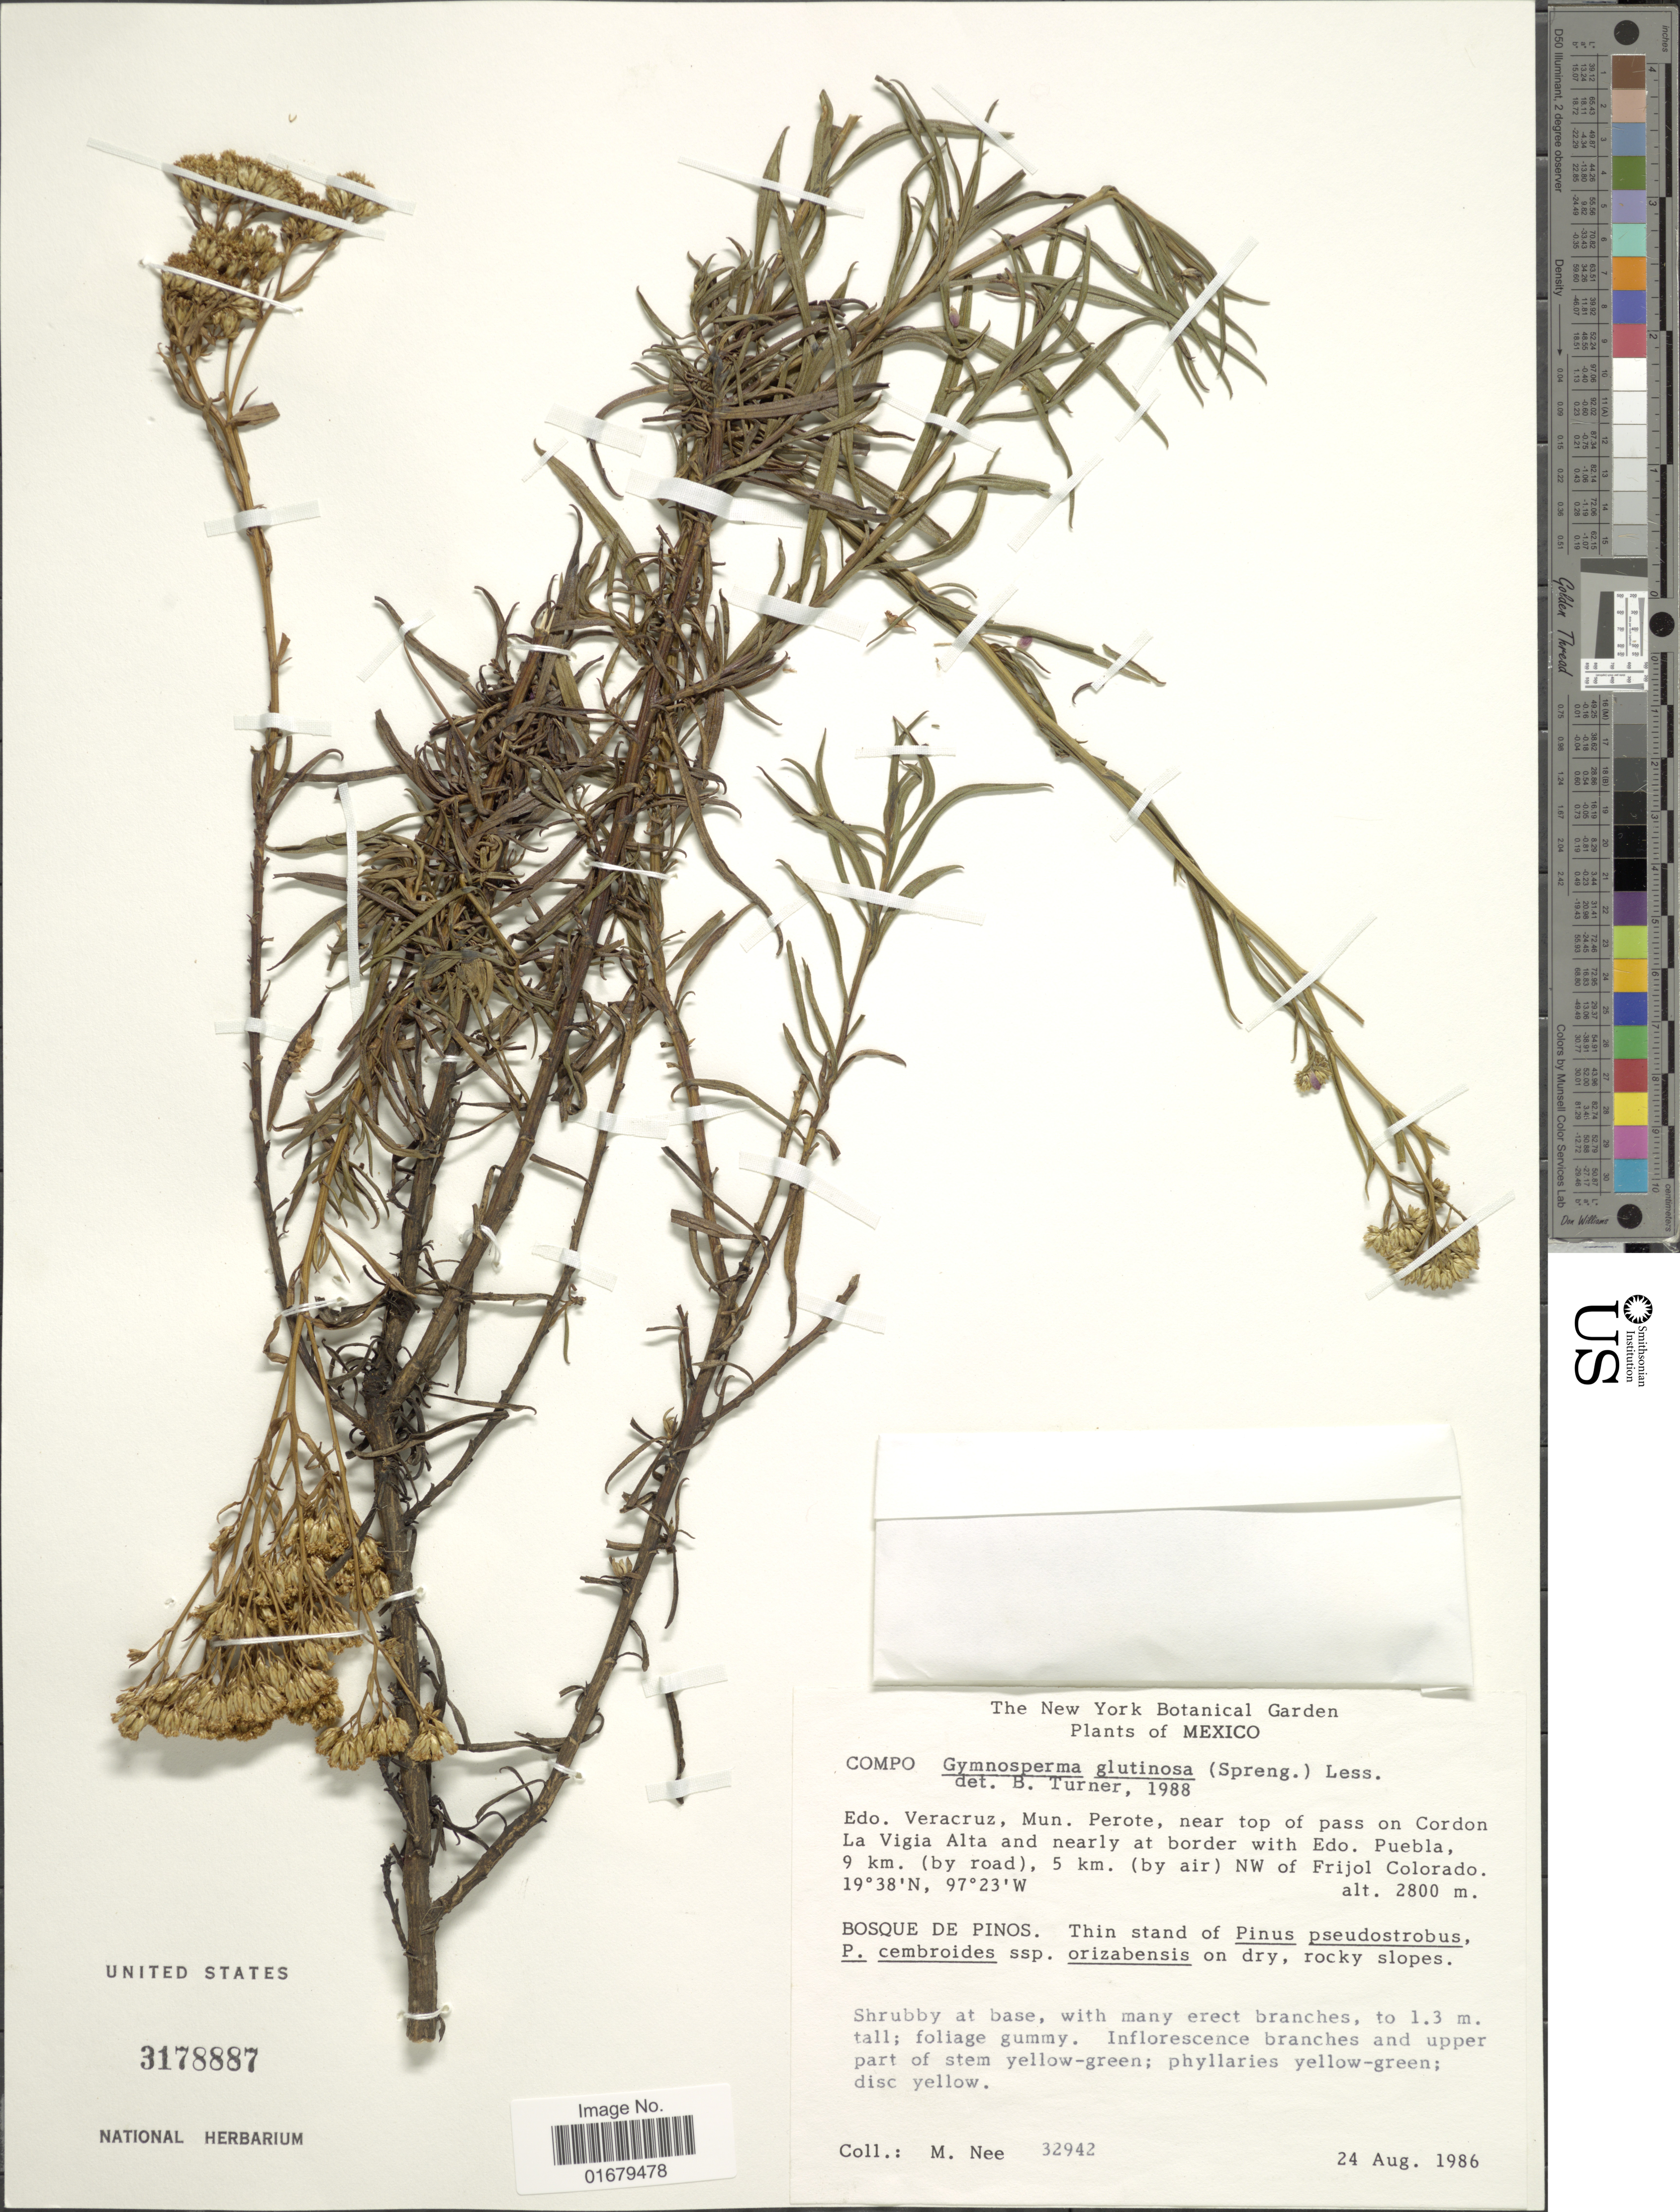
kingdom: Plantae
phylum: Tracheophyta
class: Magnoliopsida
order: Asterales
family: Asteraceae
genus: Gymnosperma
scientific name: Gymnosperma glutinosum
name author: (Spreng.) Less.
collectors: M. Nee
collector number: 32942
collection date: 1986-08-24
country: Mexico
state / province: Veracruz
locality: Veracruz, Mun. Perote, near top of pass on Cordon La Vigia Alta and nearly at border with Edo. Puebla, 9 km. (by road), 5 km. (by air) NW of Frijol Colorado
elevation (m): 2800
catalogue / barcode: US 3178887